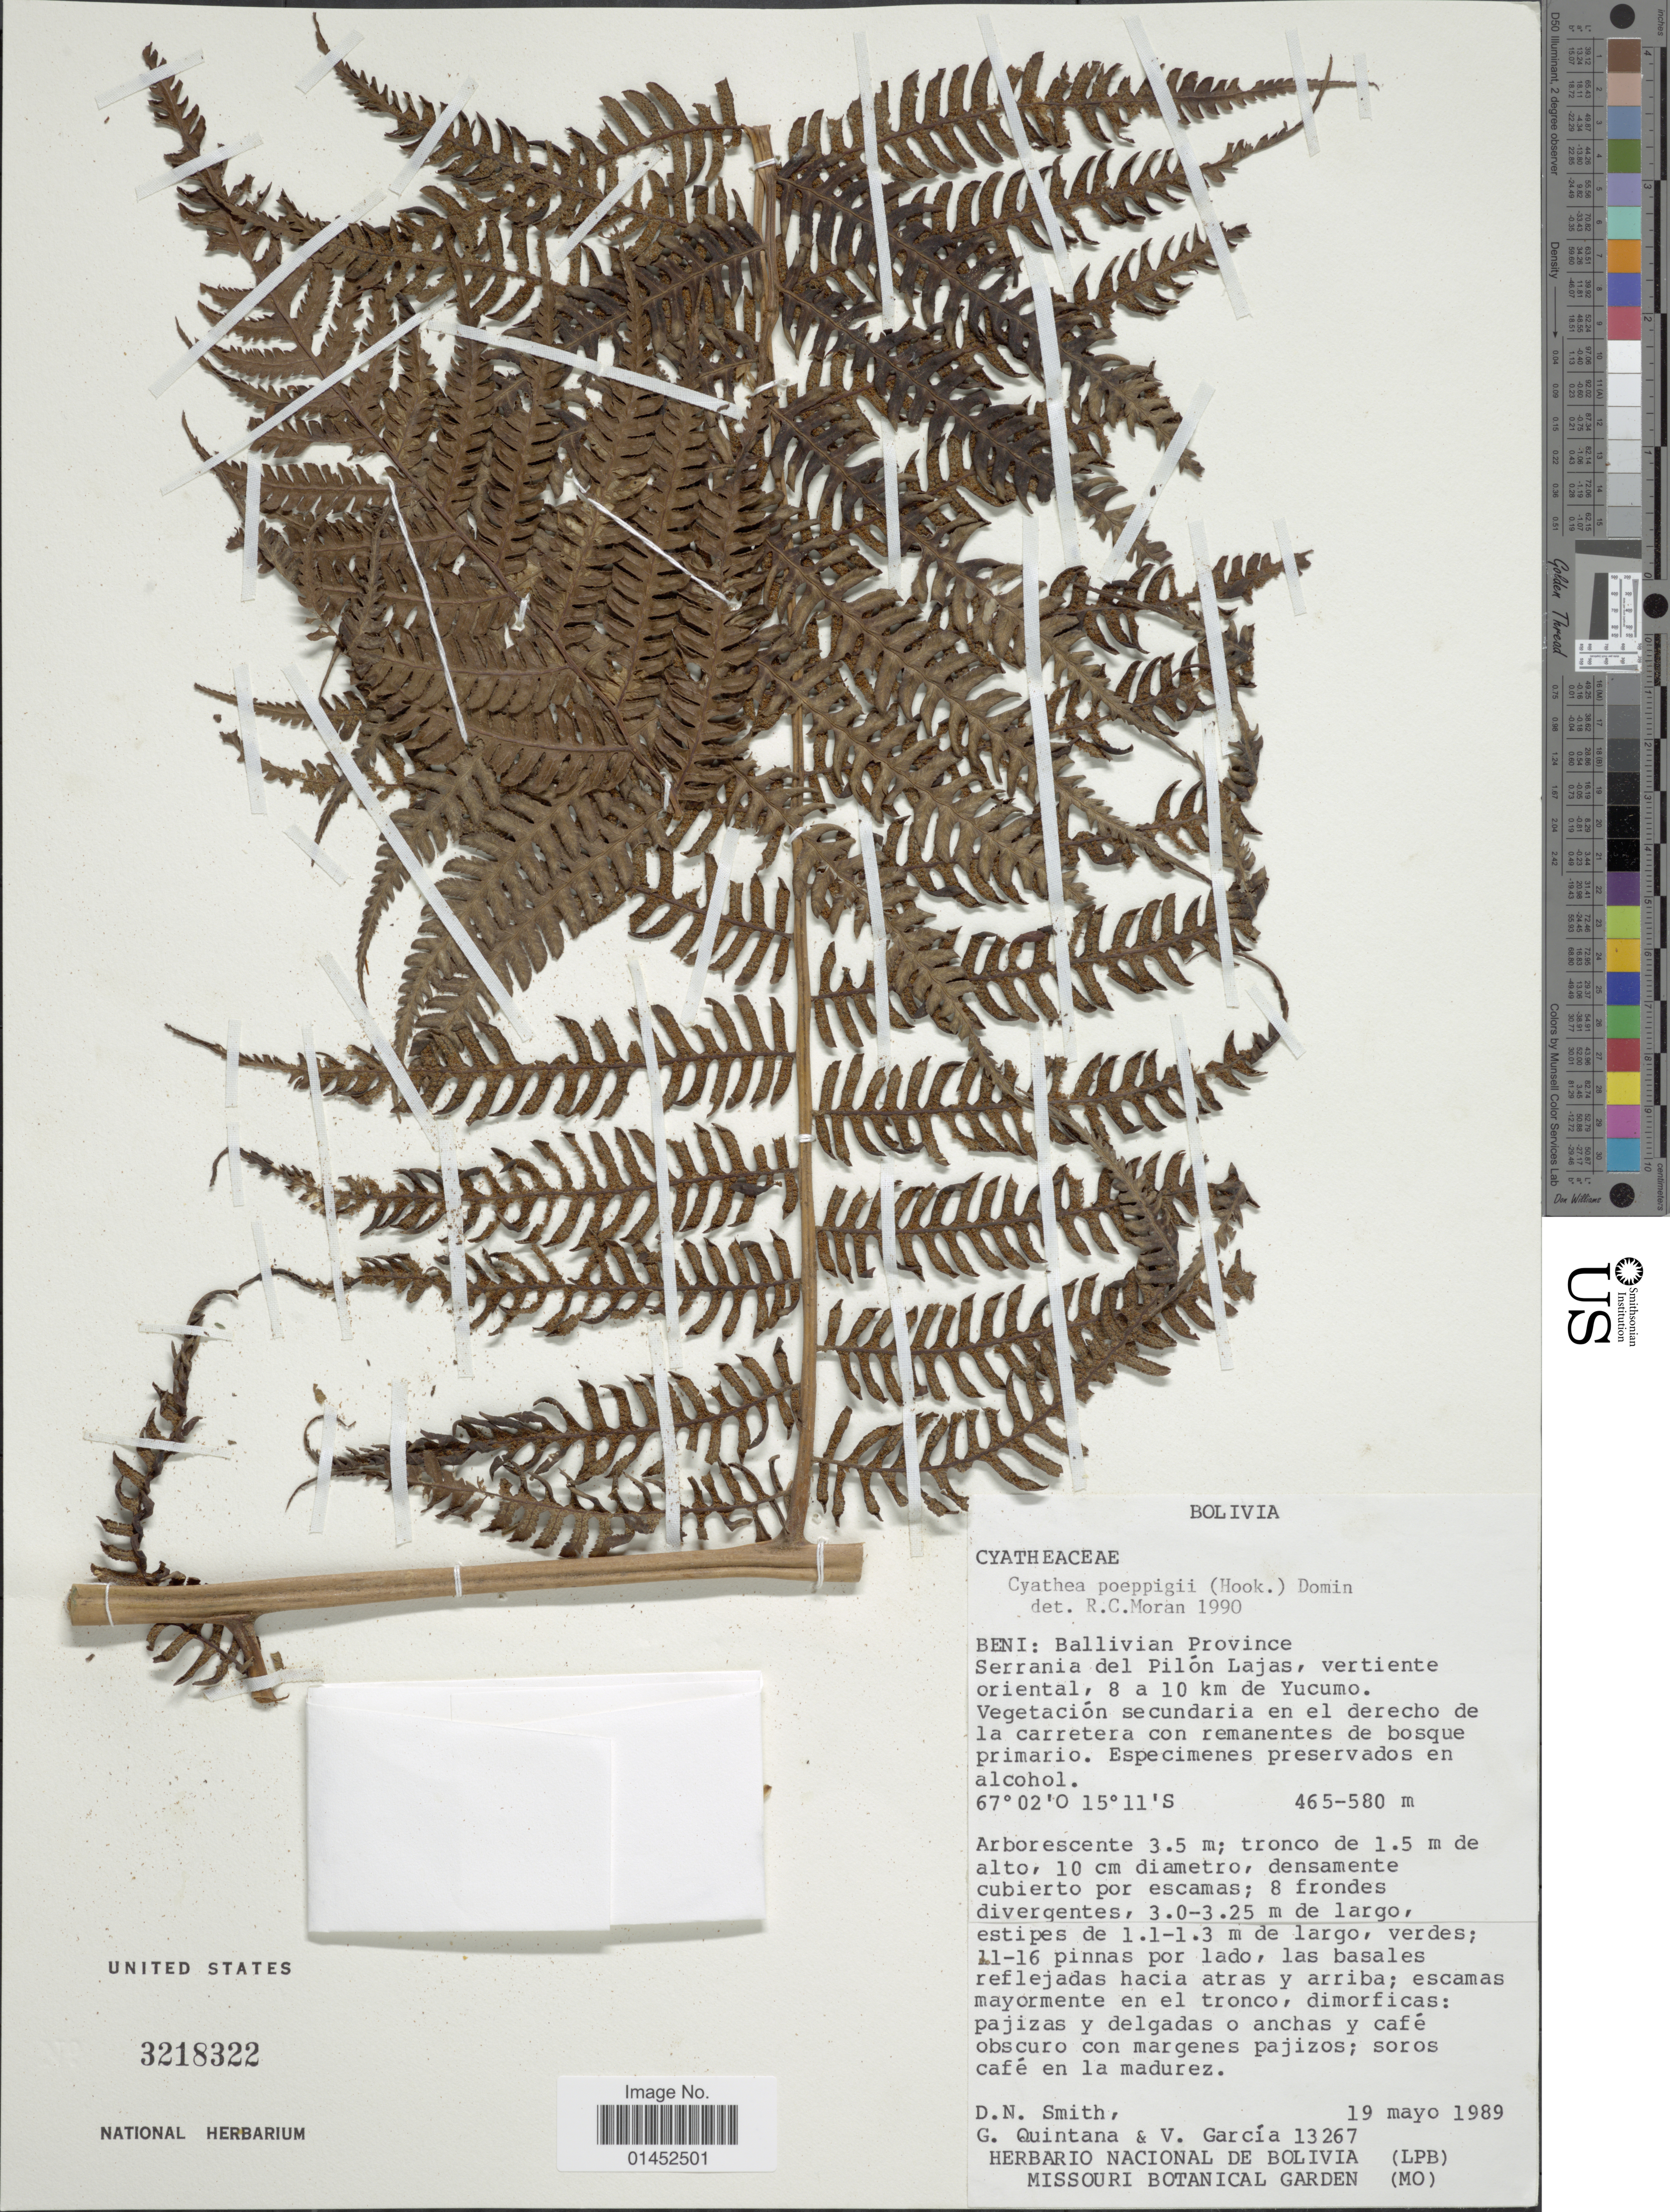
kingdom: Plantae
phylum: Tracheophyta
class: Polypodiopsida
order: Cyatheales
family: Cyatheaceae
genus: Cyathea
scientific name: Cyathea poeppigii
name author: (Hook.) Domin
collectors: D. Smith, G. Quintana & V. Garcia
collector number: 13267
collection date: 1989-05-19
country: Bolivia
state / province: Beni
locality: Ballivian Province Serrania del Pilón lajas, vertiente oriental, 8 a 10 km de Yucumo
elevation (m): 465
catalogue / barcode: US 3218322